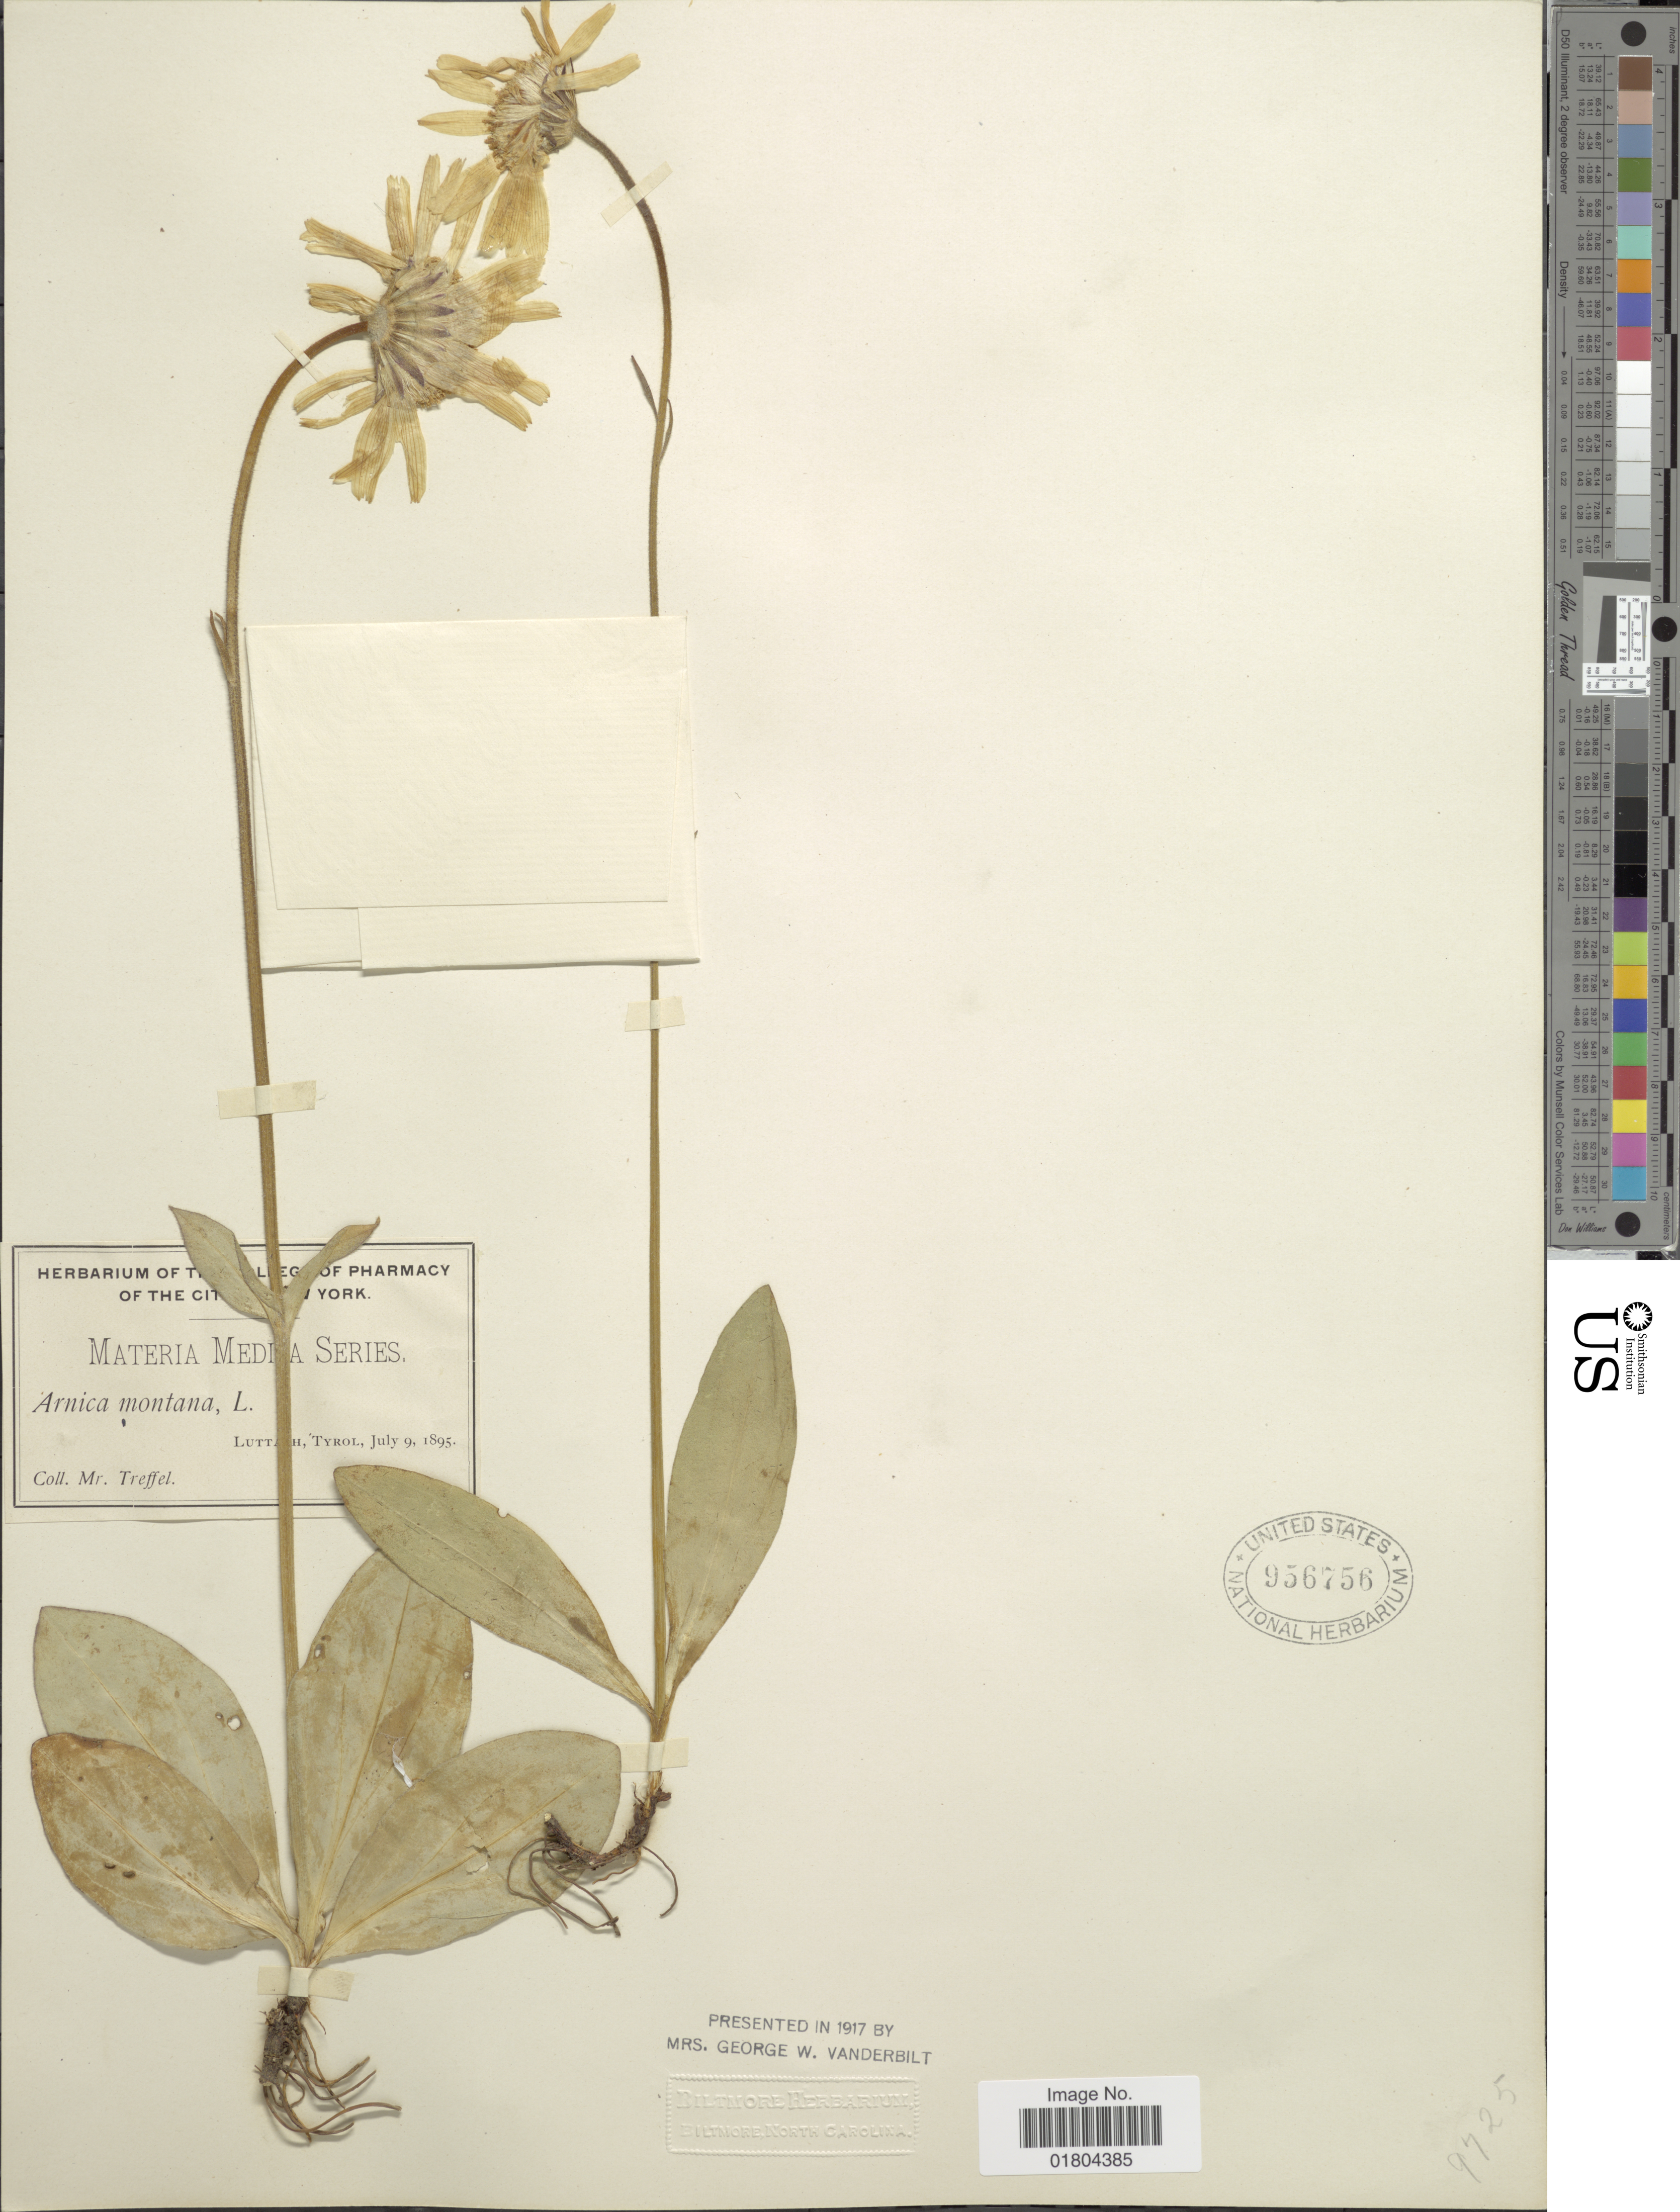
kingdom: Plantae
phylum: Tracheophyta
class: Magnoliopsida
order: Asterales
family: Asteraceae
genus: Arnica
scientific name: Arnica montana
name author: L.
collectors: Treffel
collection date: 1895-07-09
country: Italy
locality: Luttach, Tyrol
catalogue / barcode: US 956756